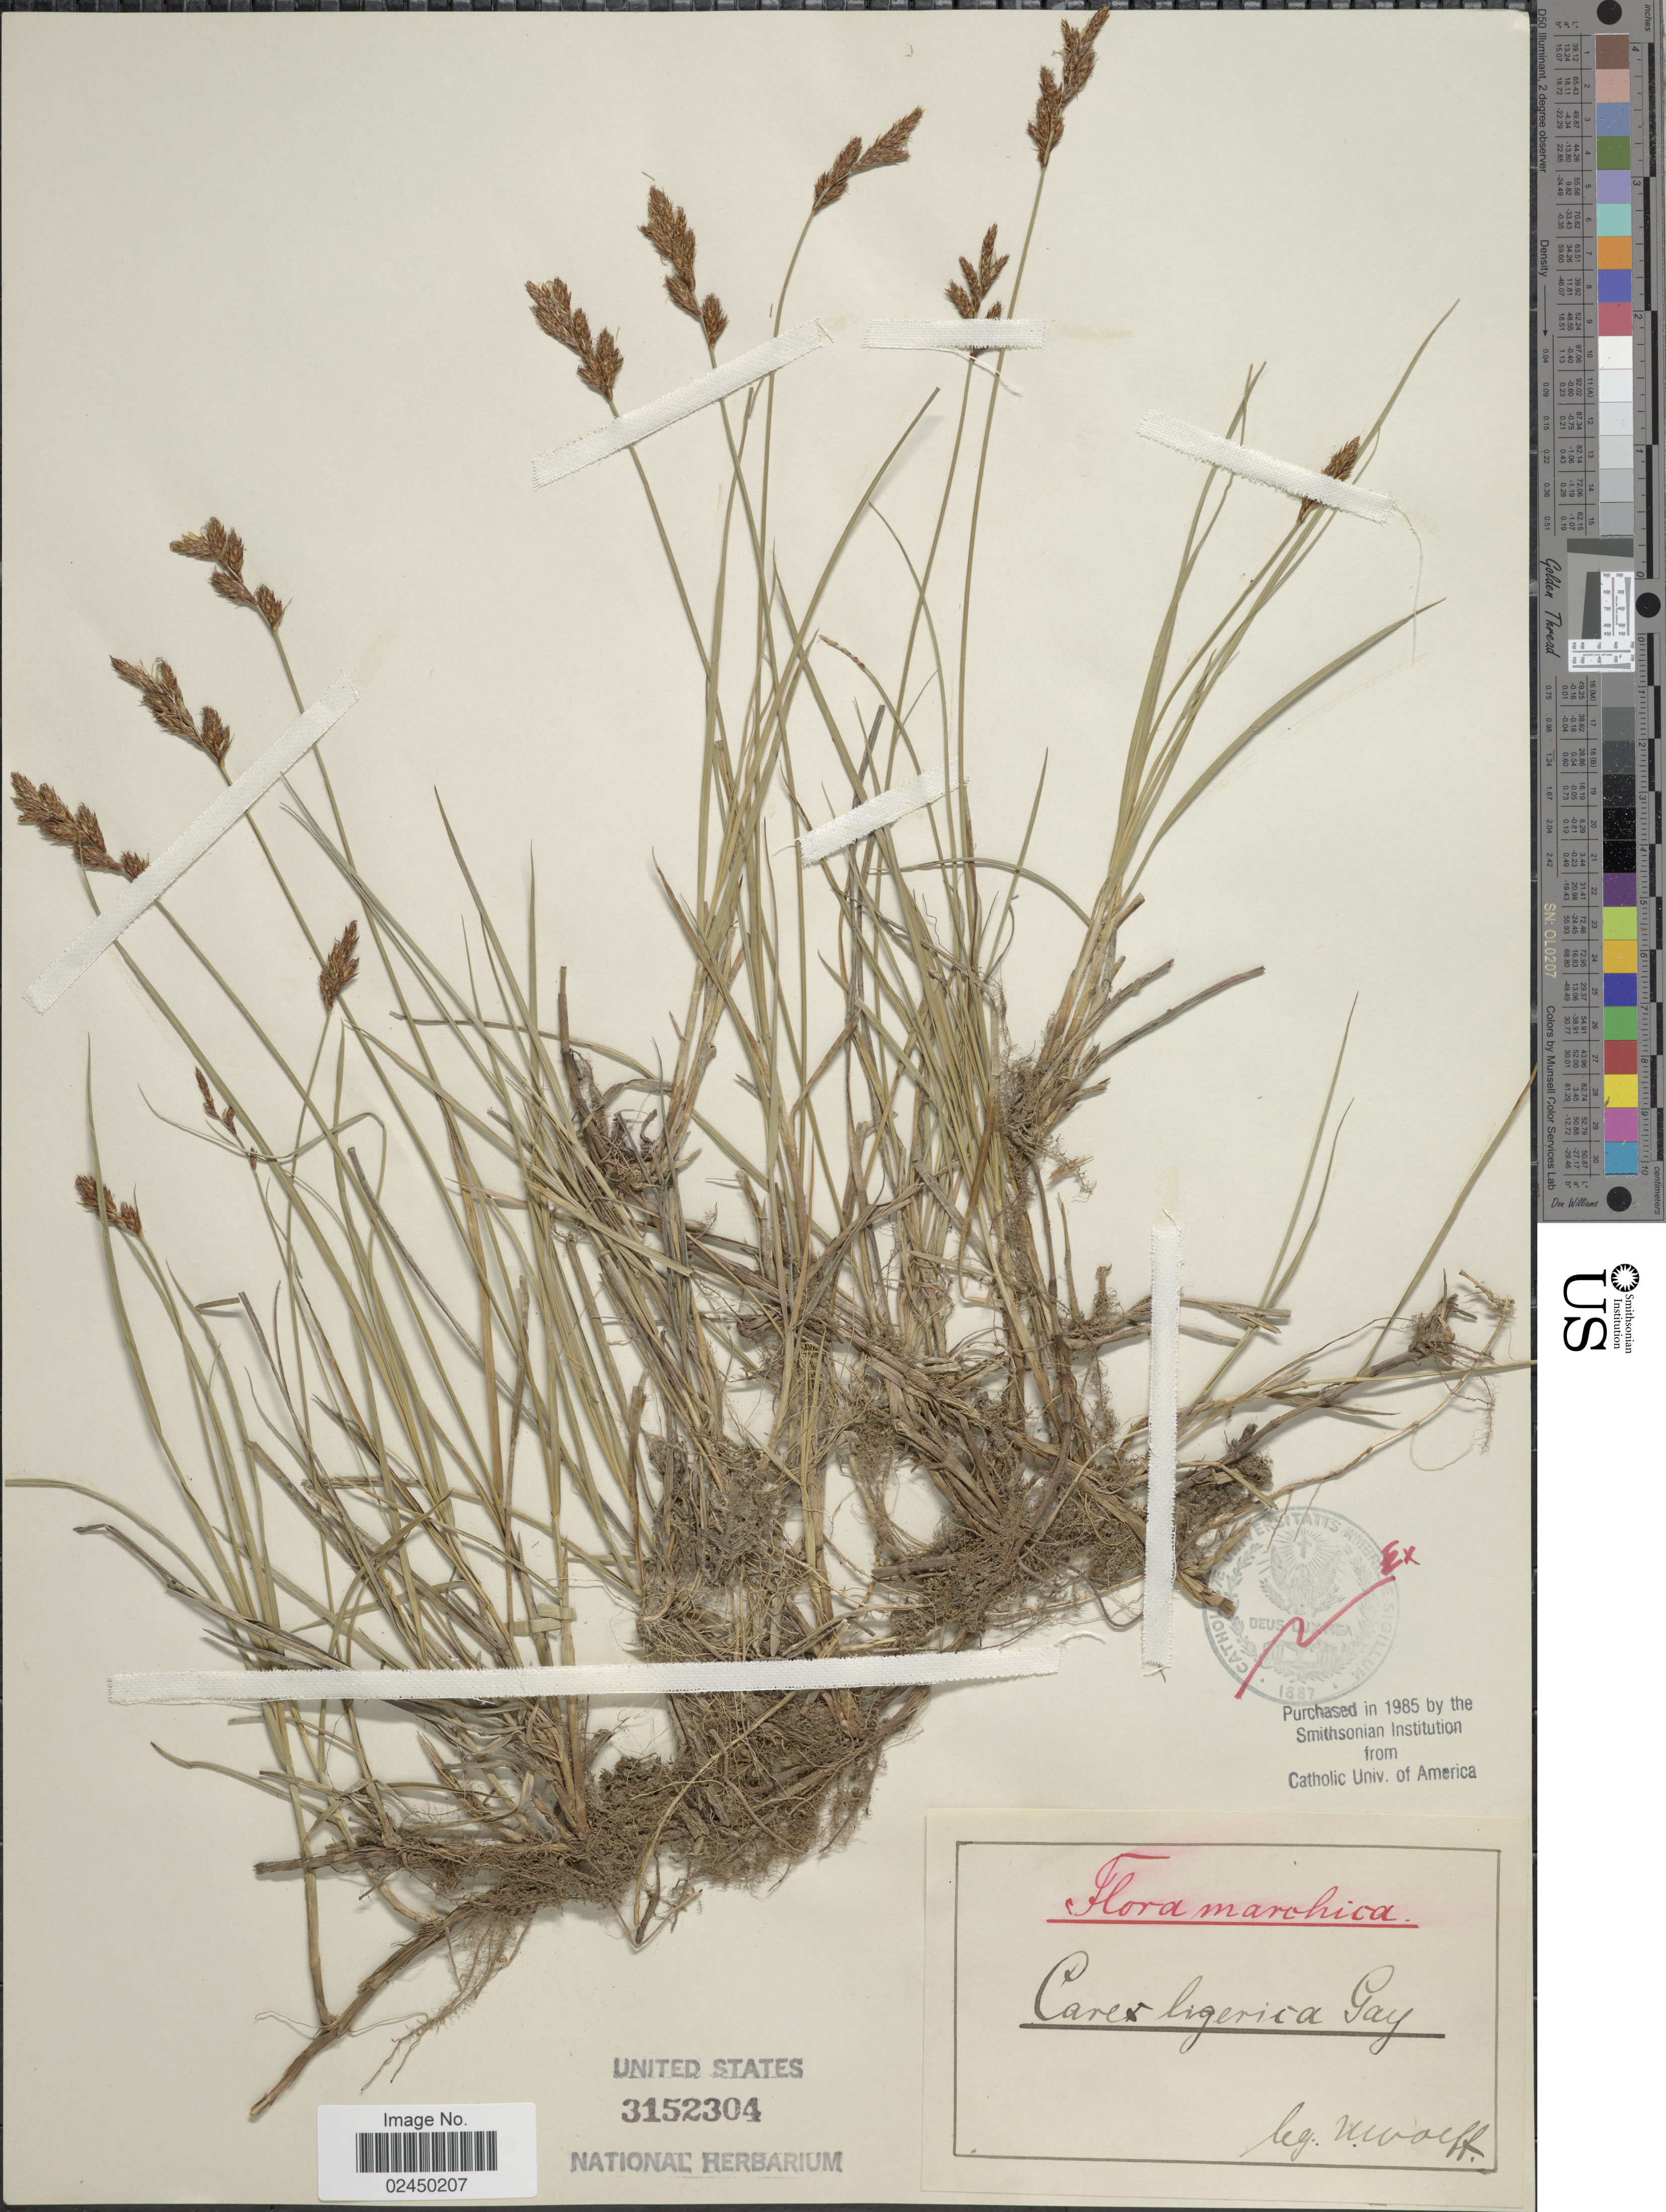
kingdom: Plantae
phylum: Tracheophyta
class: Liliopsida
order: Poales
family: Cyperaceae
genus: Carex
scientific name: Carex colchica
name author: J. Gay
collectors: W. Wolff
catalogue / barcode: US 3152304